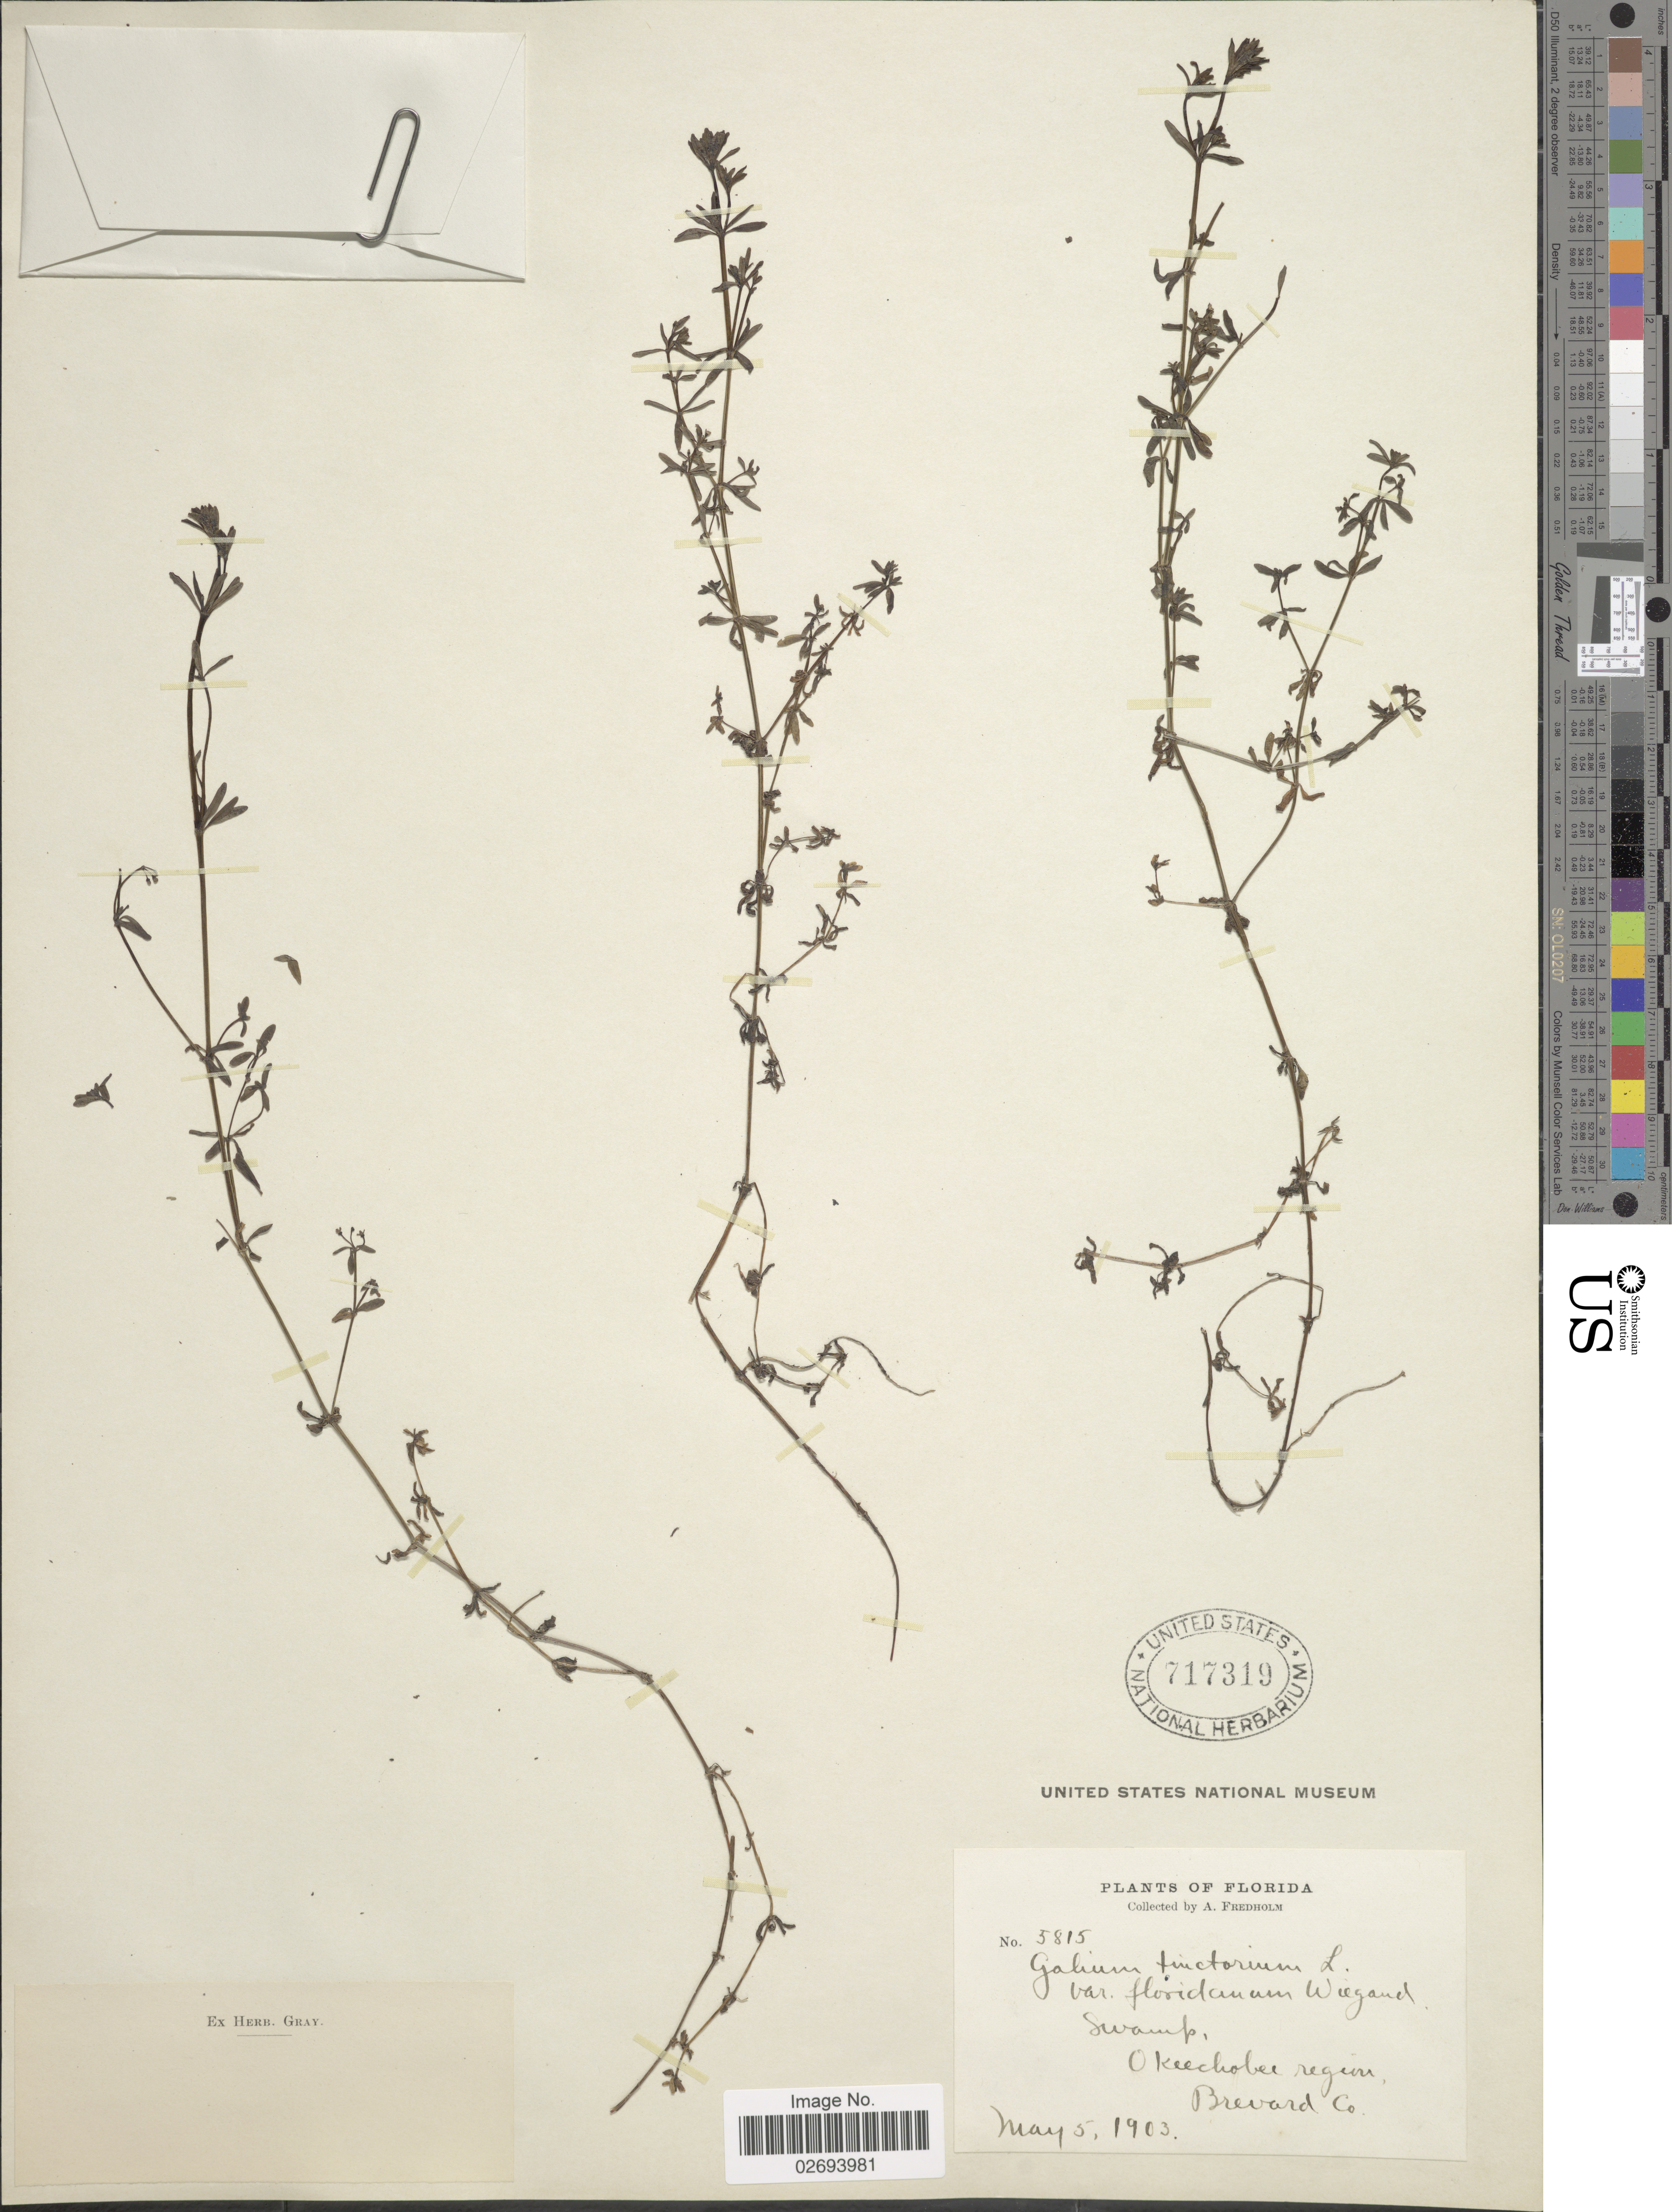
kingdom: Plantae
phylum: Tracheophyta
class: Magnoliopsida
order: Gentianales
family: Rubiaceae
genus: Galium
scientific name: Galium tinctorium var. floridanum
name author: Wiegand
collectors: A. Fredholm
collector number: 5815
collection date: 1903-05-05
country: United States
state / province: Florida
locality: Swamp, Okeechobee region, Brevard Co.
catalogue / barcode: US 717319